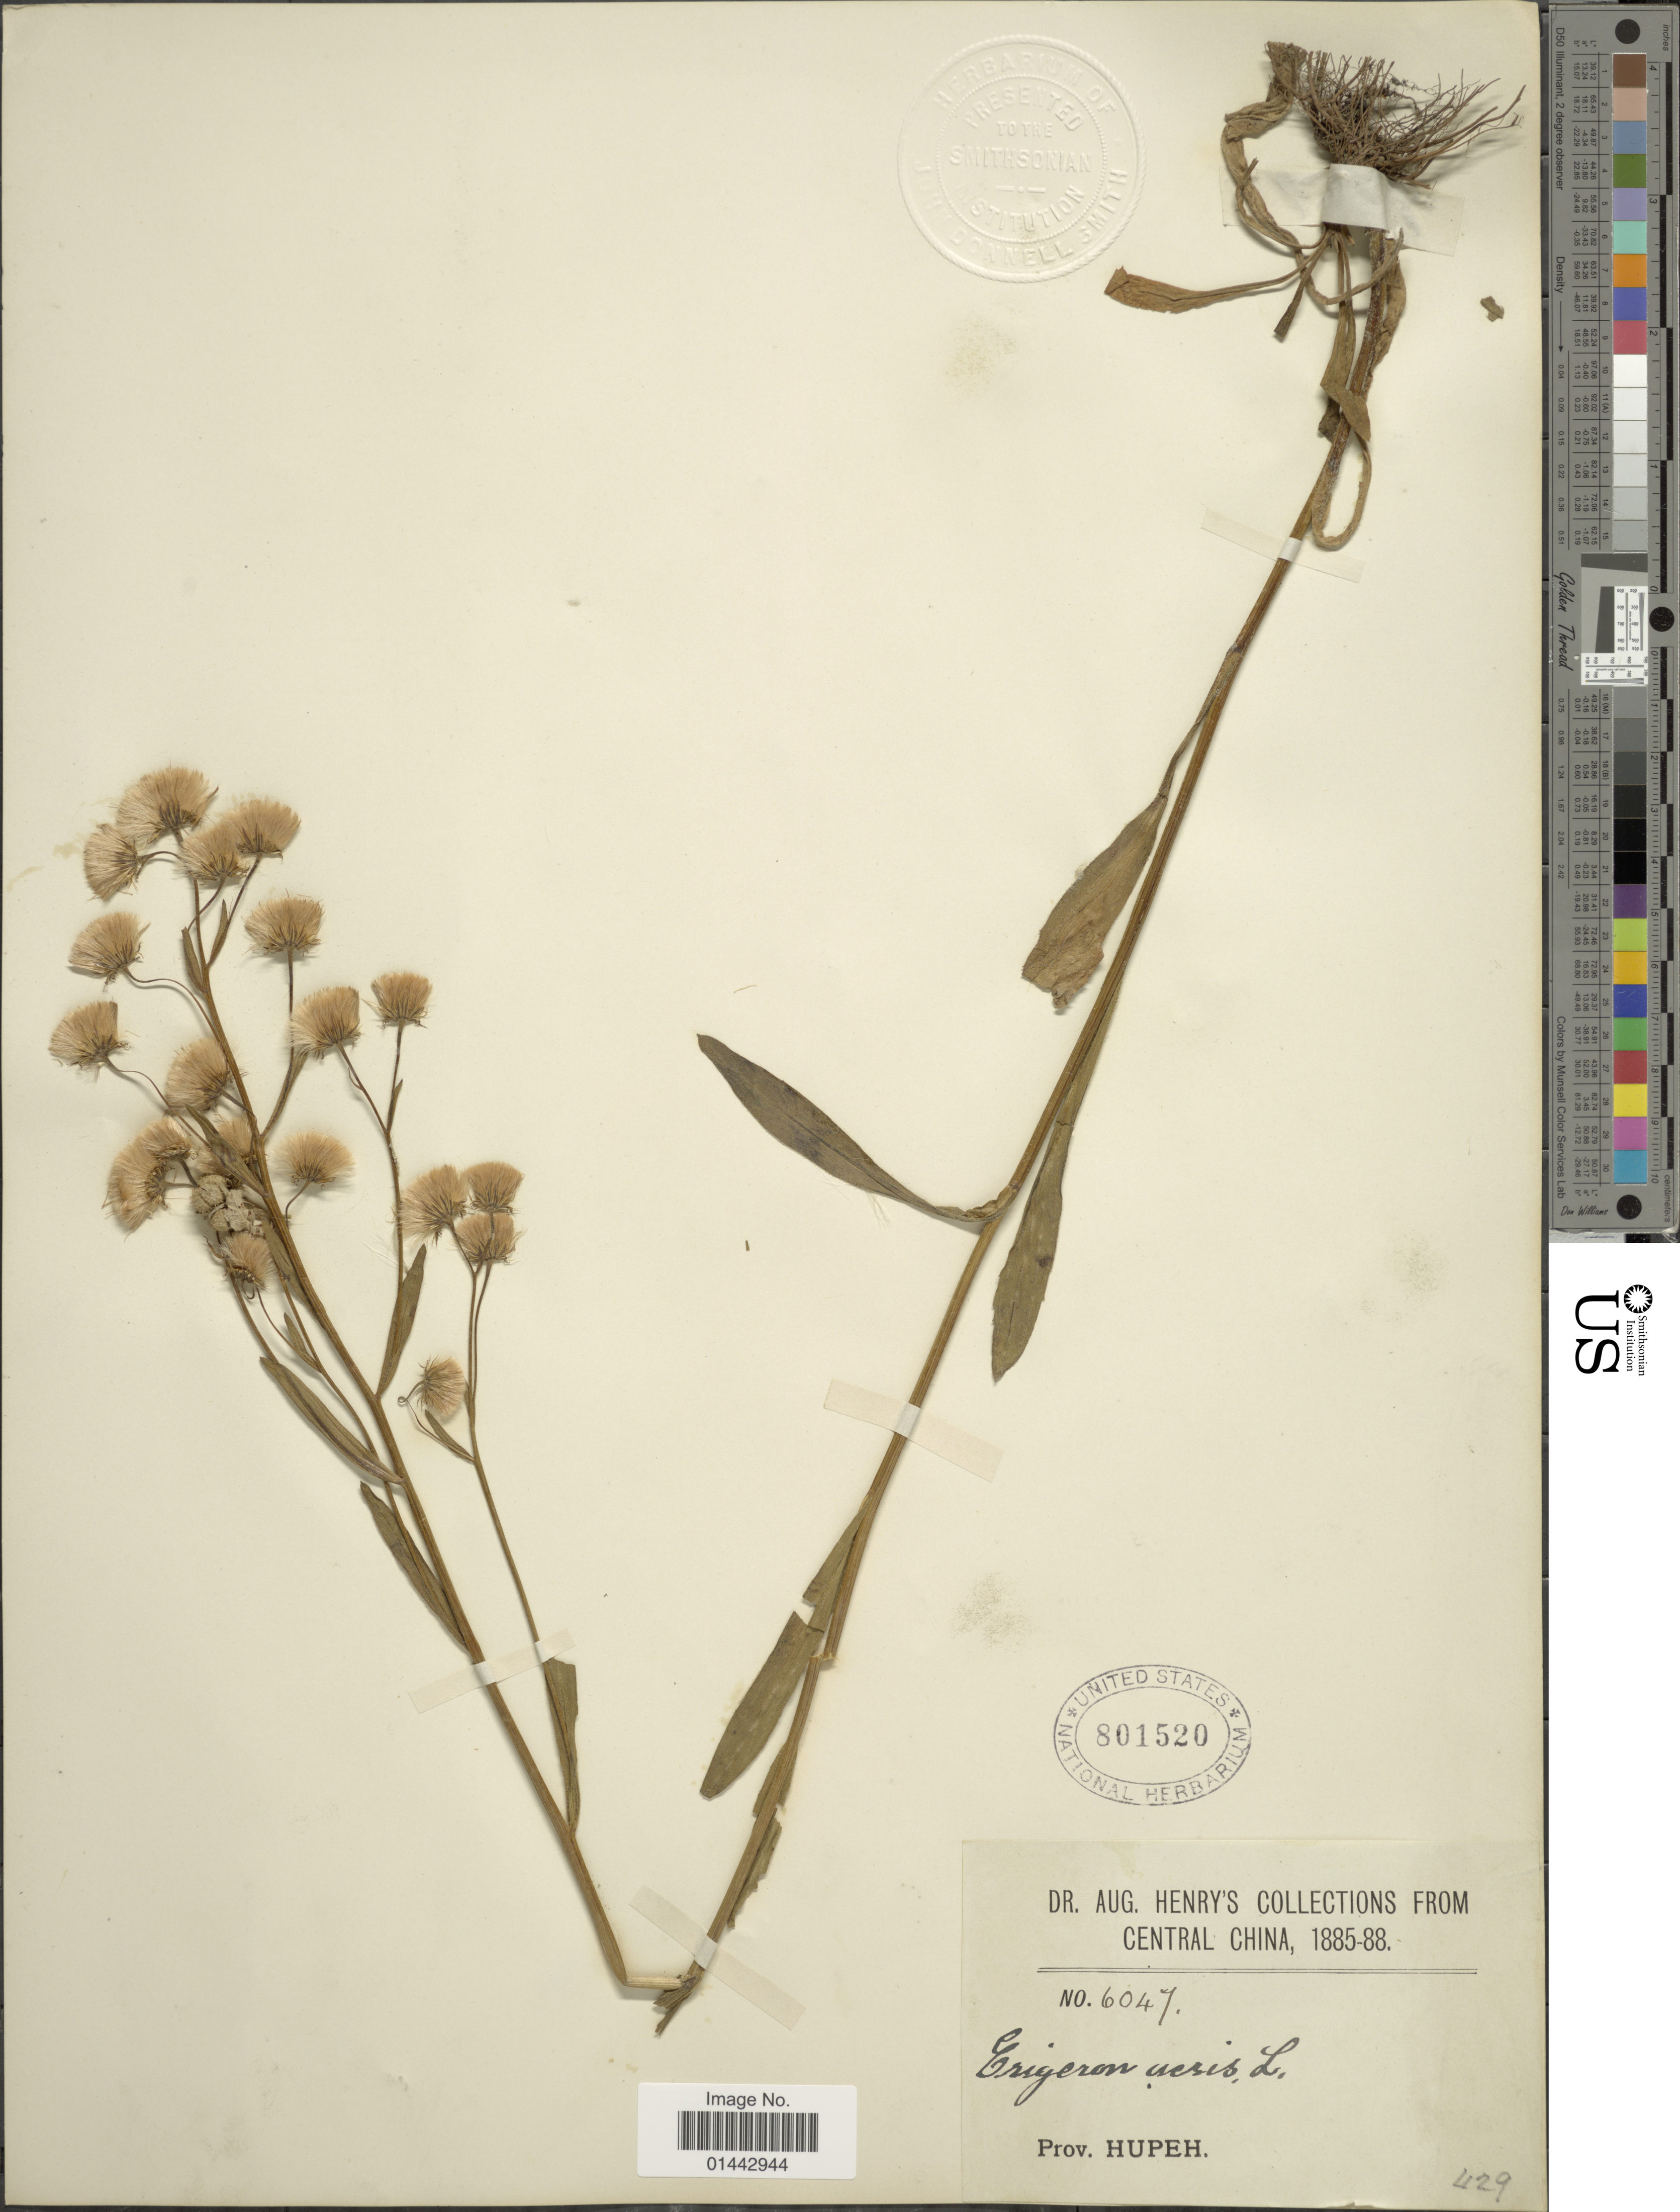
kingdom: Plantae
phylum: Tracheophyta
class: Magnoliopsida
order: Asterales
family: Asteraceae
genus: Erigeron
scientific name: Erigeron acris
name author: L.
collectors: A. Henry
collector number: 6047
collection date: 1885/1888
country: China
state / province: Hubei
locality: Central China.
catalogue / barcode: US 801520